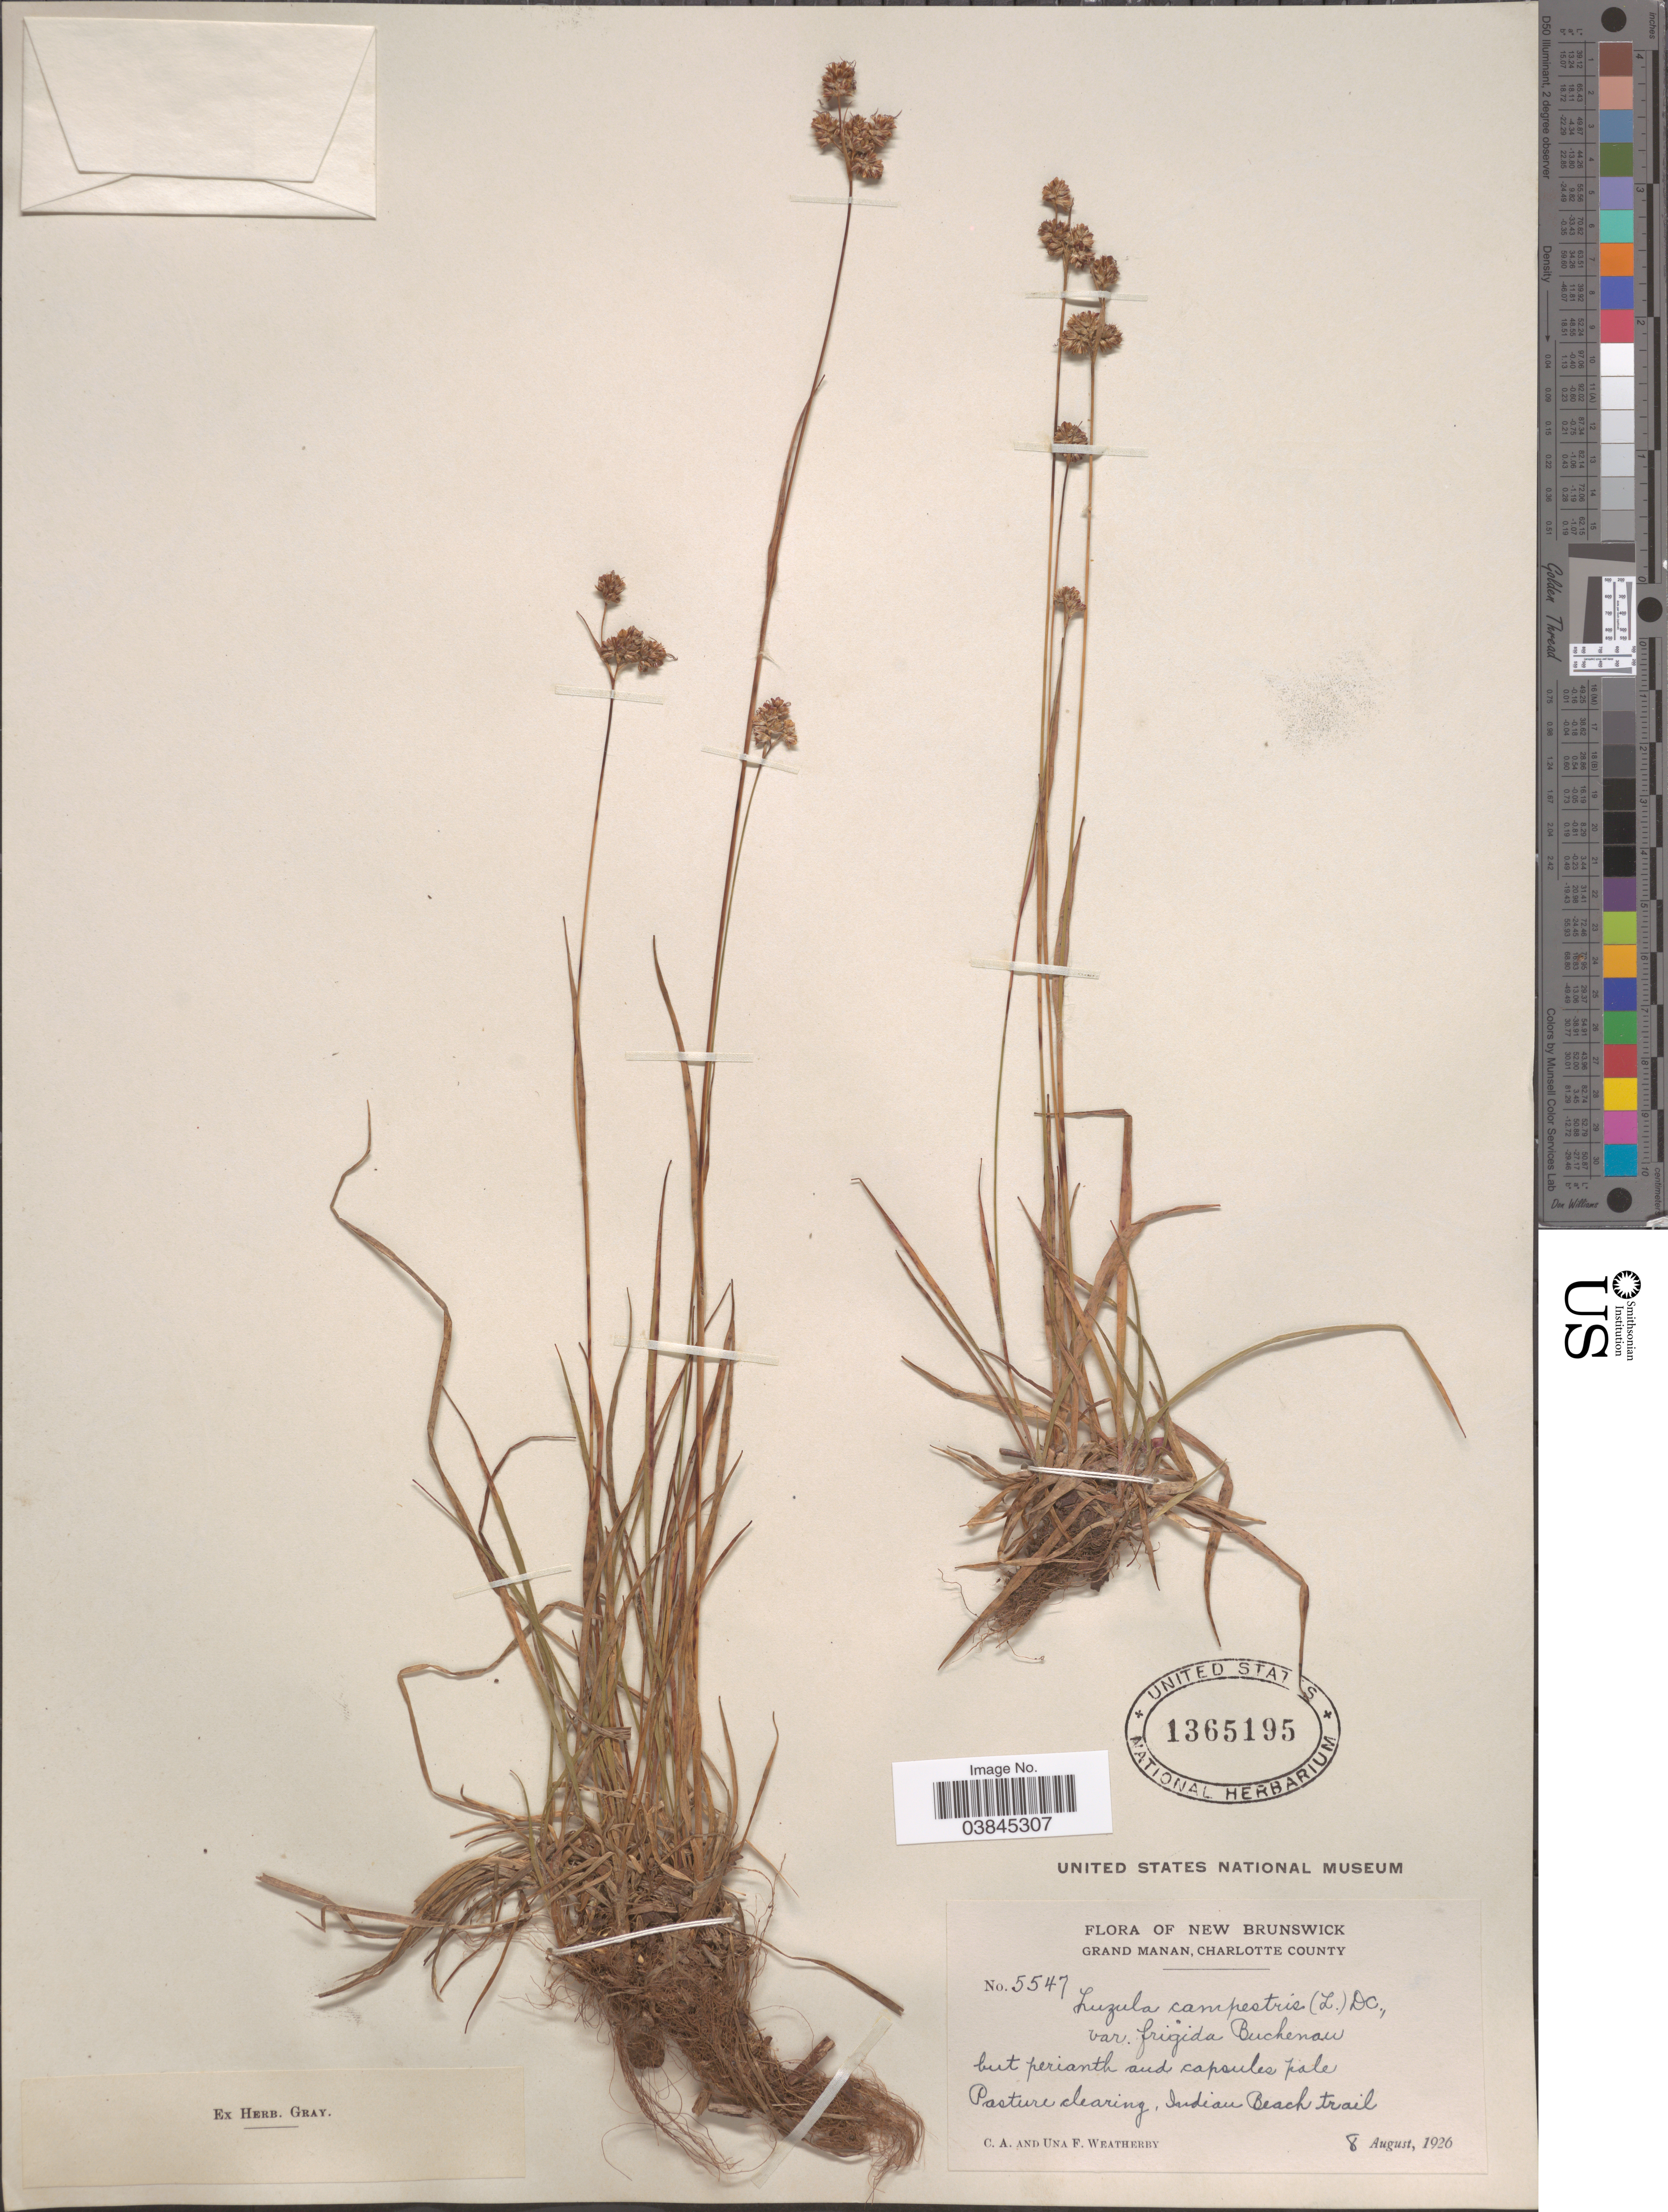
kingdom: Plantae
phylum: Tracheophyta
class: Liliopsida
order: Poales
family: Juncaceae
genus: Luzula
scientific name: Luzula campestris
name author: (L.) DC.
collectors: C. A. Weatherby & U. Weatherby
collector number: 5547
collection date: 1926-08-08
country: Canada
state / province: New Brunswick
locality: Grand Manan, Charlotte County. Indian Beach trail.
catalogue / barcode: US 1365195